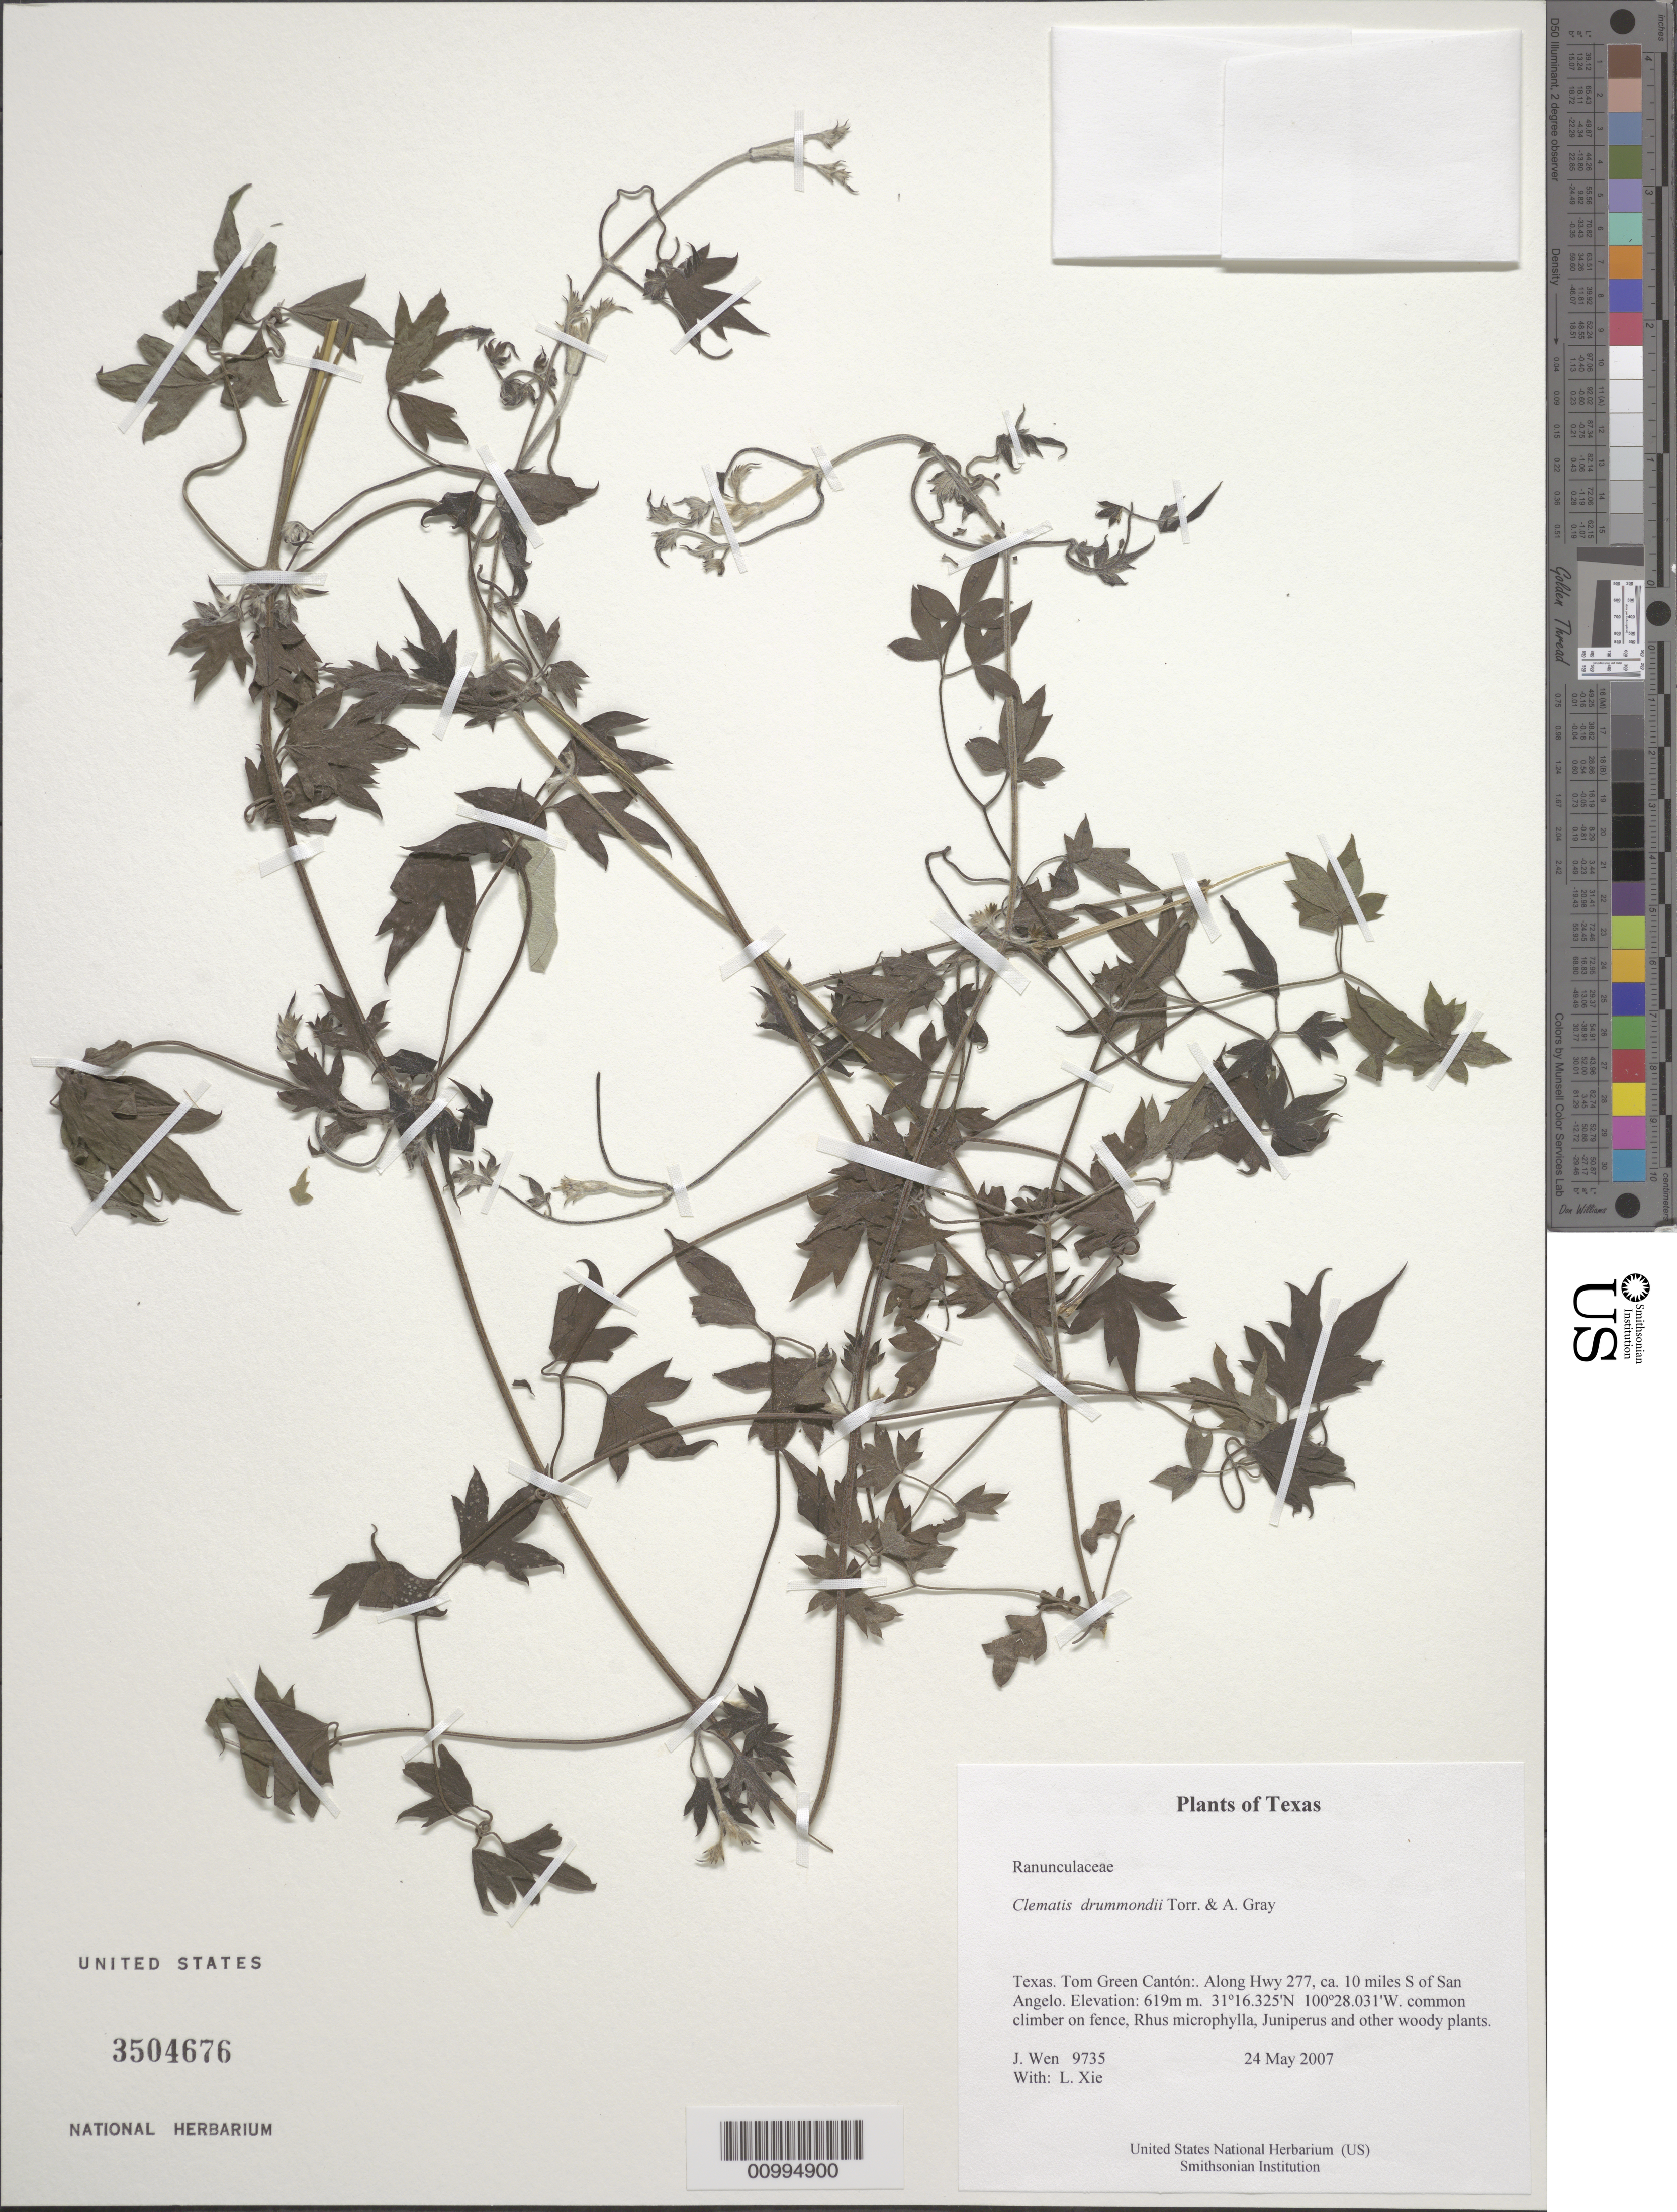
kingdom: Plantae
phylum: Tracheophyta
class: Magnoliopsida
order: Ranunculales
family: Ranunculaceae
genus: Clematis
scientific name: Clematis drummondii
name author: Torr. & A. Gray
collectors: J. Wen & L. Xie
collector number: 9735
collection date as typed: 24 May 2007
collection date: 2007-05-24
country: United States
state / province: Texas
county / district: Tom Green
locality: Along Hwy 277, ca. 10 miles S of San Angelo.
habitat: Rhus microphylla, Juniperus and other woody plants, on fence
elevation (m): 619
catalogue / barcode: US 3504676